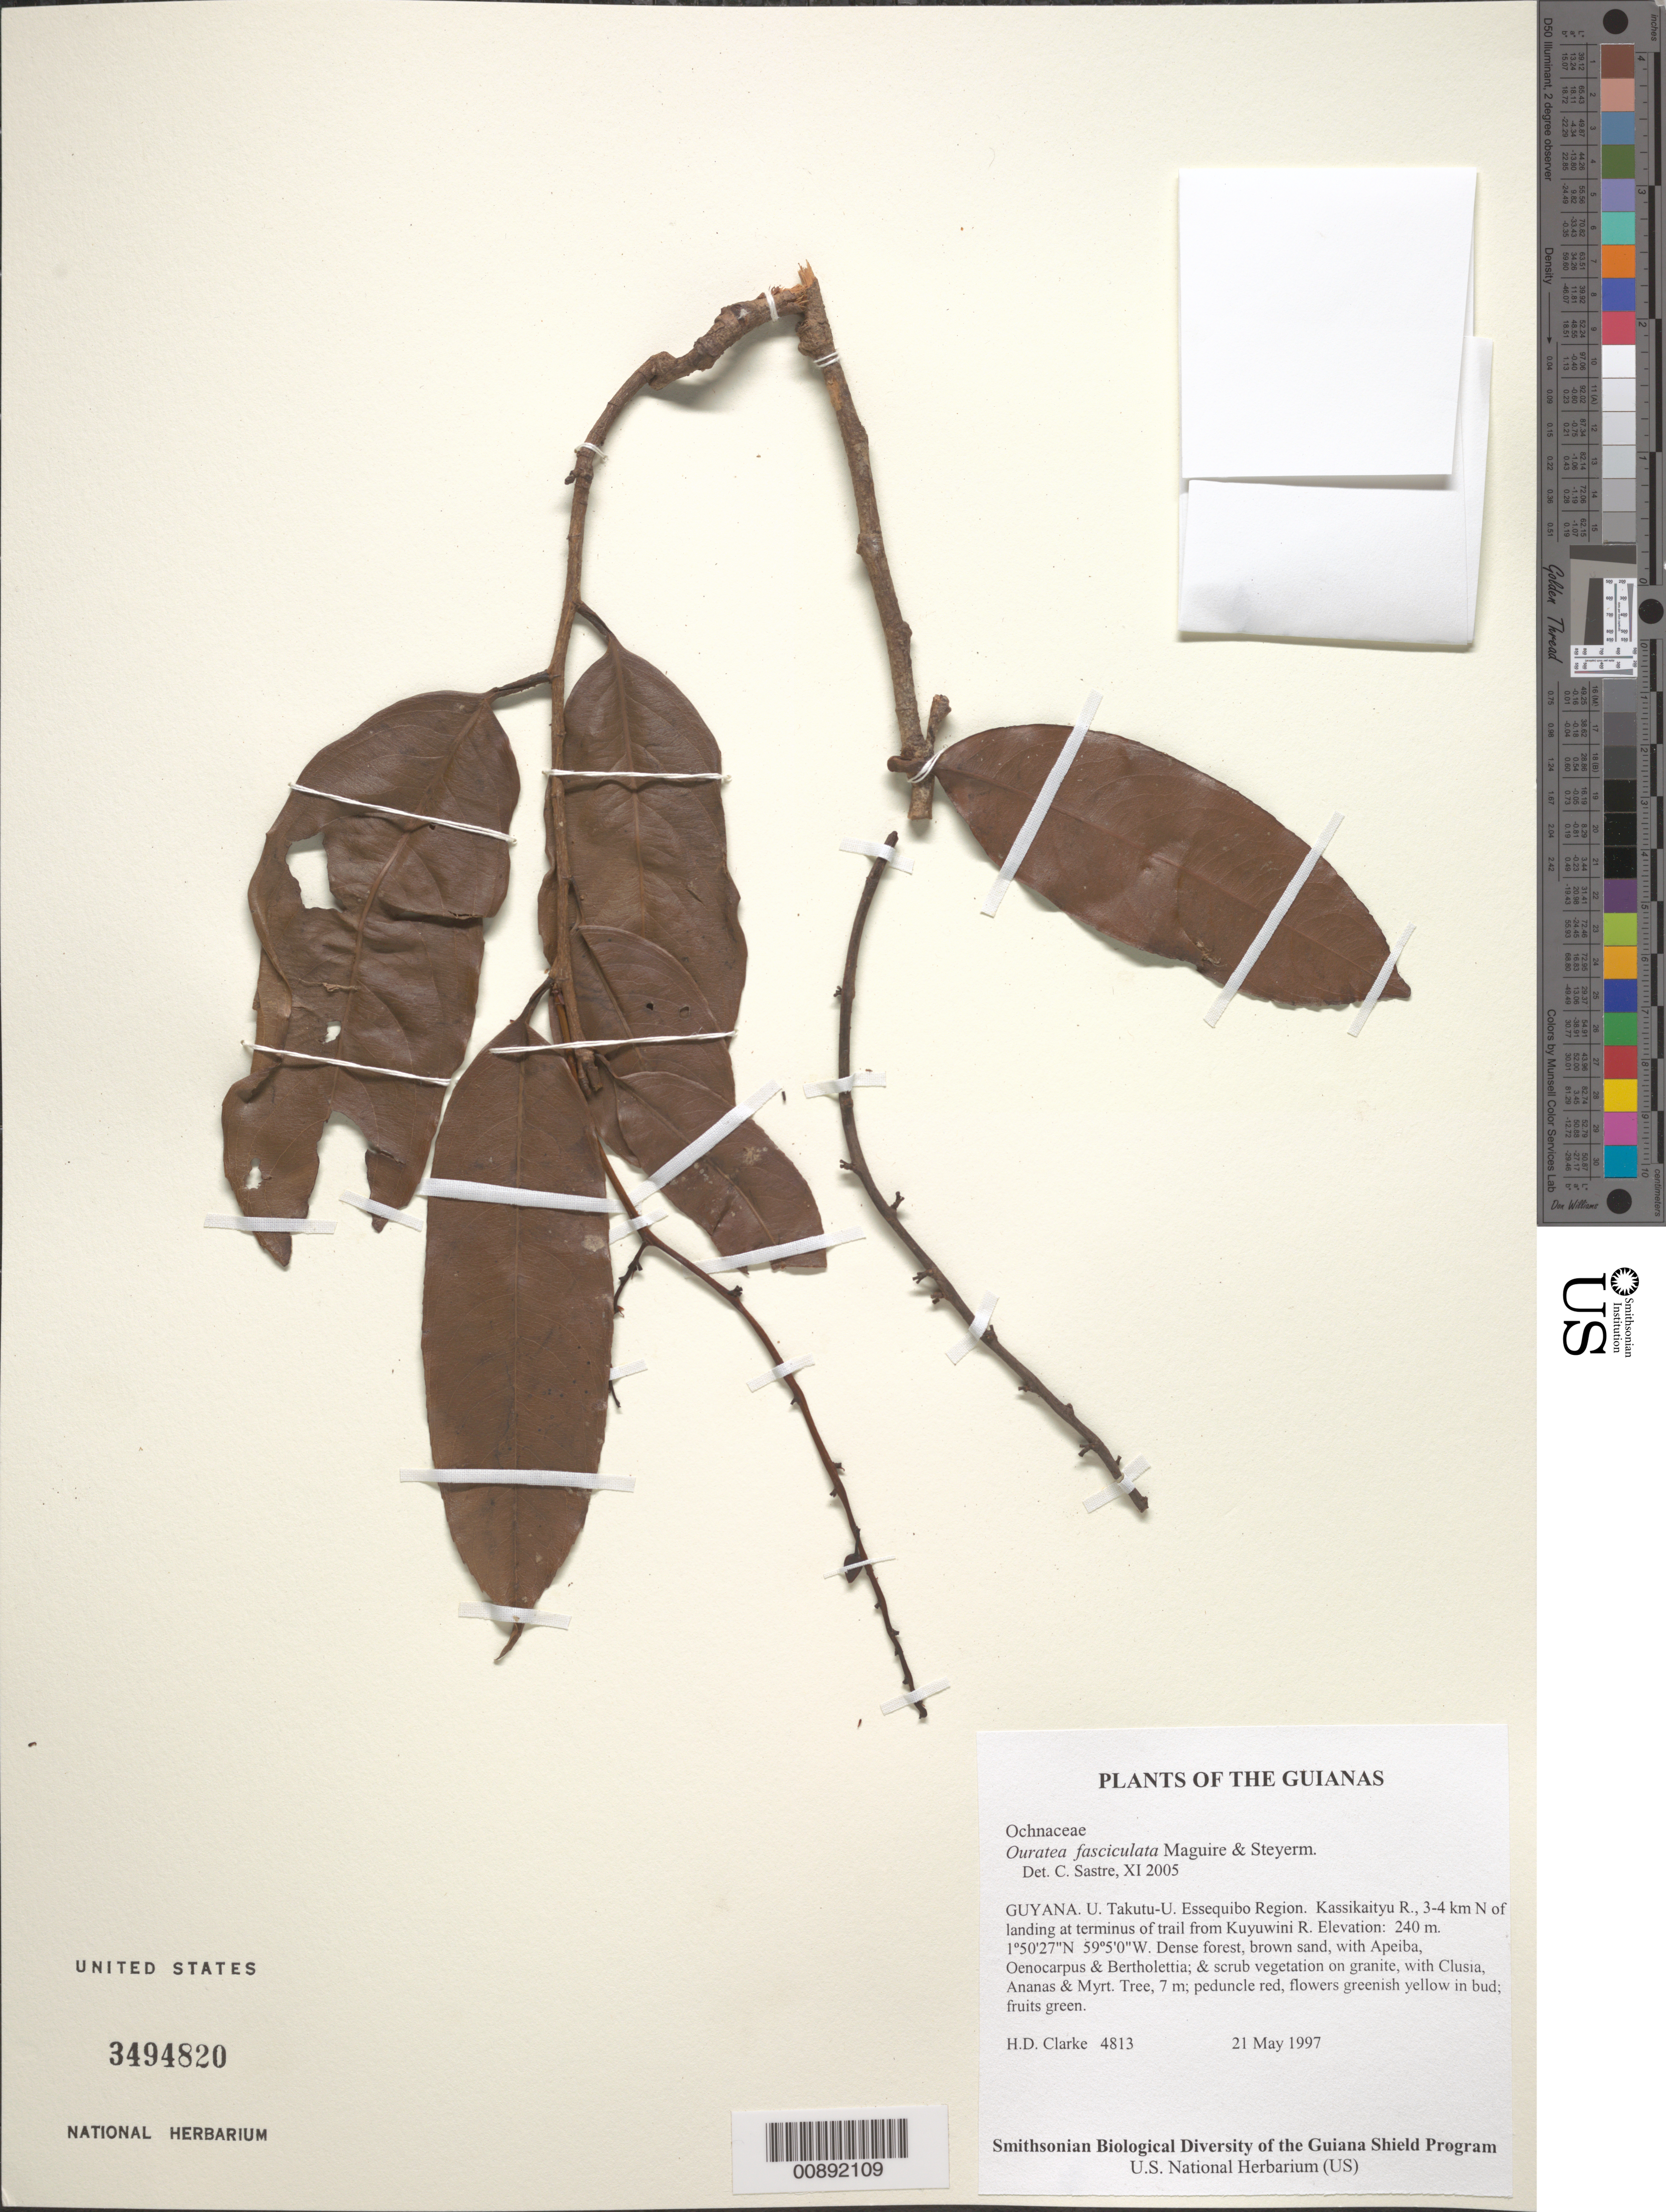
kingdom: Plantae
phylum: Tracheophyta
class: Magnoliopsida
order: Malpighiales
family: Ochnaceae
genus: Ouratea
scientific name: Ouratea fasciculata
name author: Maguire & Steyerm.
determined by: Sastre, C. H. L.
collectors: H. D. Clarke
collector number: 4813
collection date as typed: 21 May 1997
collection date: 1997-05-21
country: Guyana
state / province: U. Takutu-U. Essequibo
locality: Kassikaityu R., 3-4 km N of landing at terminus of trail from Kuyuwini R.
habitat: Dense forest, brown sand, with Apeiba, Oenocarpus & Bertholettia; & scrub vegetation on granite, with Clusia, Ananas & Myrt.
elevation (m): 240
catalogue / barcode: US 3494820